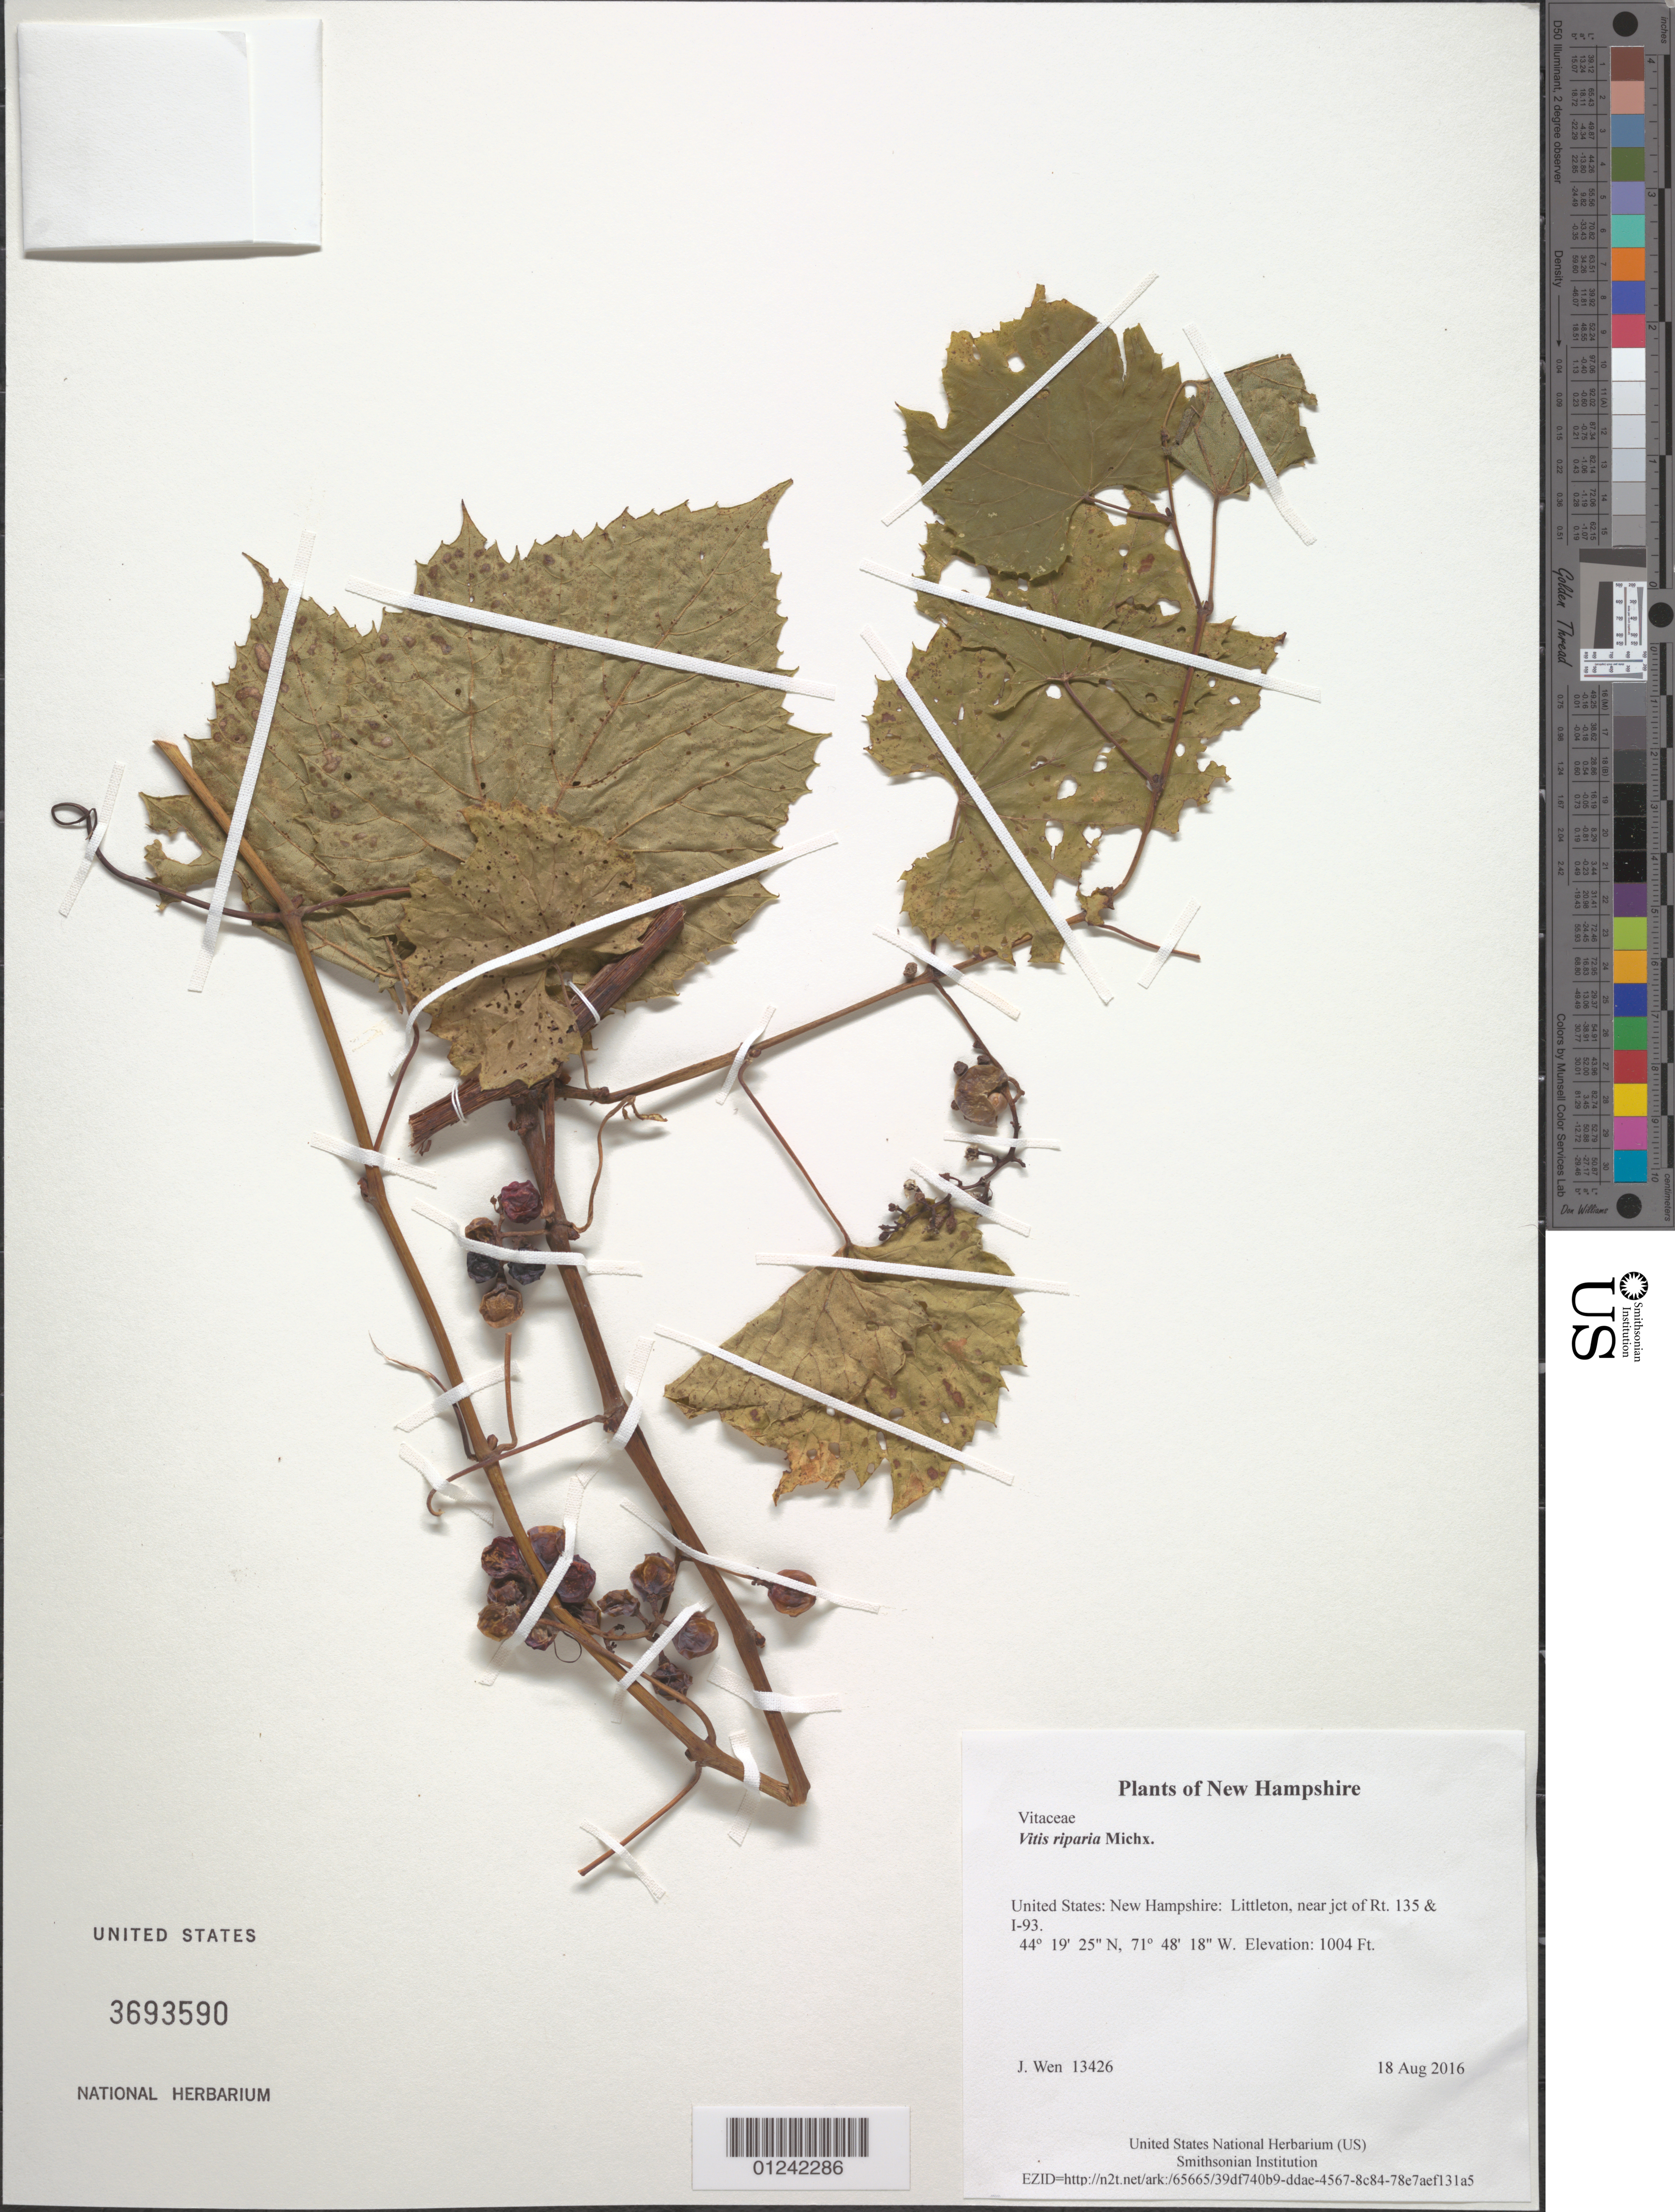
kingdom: Plantae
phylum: Tracheophyta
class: Magnoliopsida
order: Vitales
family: Vitaceae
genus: Vitis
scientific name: Vitis riparia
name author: Michx.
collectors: J. Wen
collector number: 13426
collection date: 2016-08-18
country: United States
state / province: New Hampshire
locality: Littleton, near jct of Rt. 135 & I-93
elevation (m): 306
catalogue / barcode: US 3693590